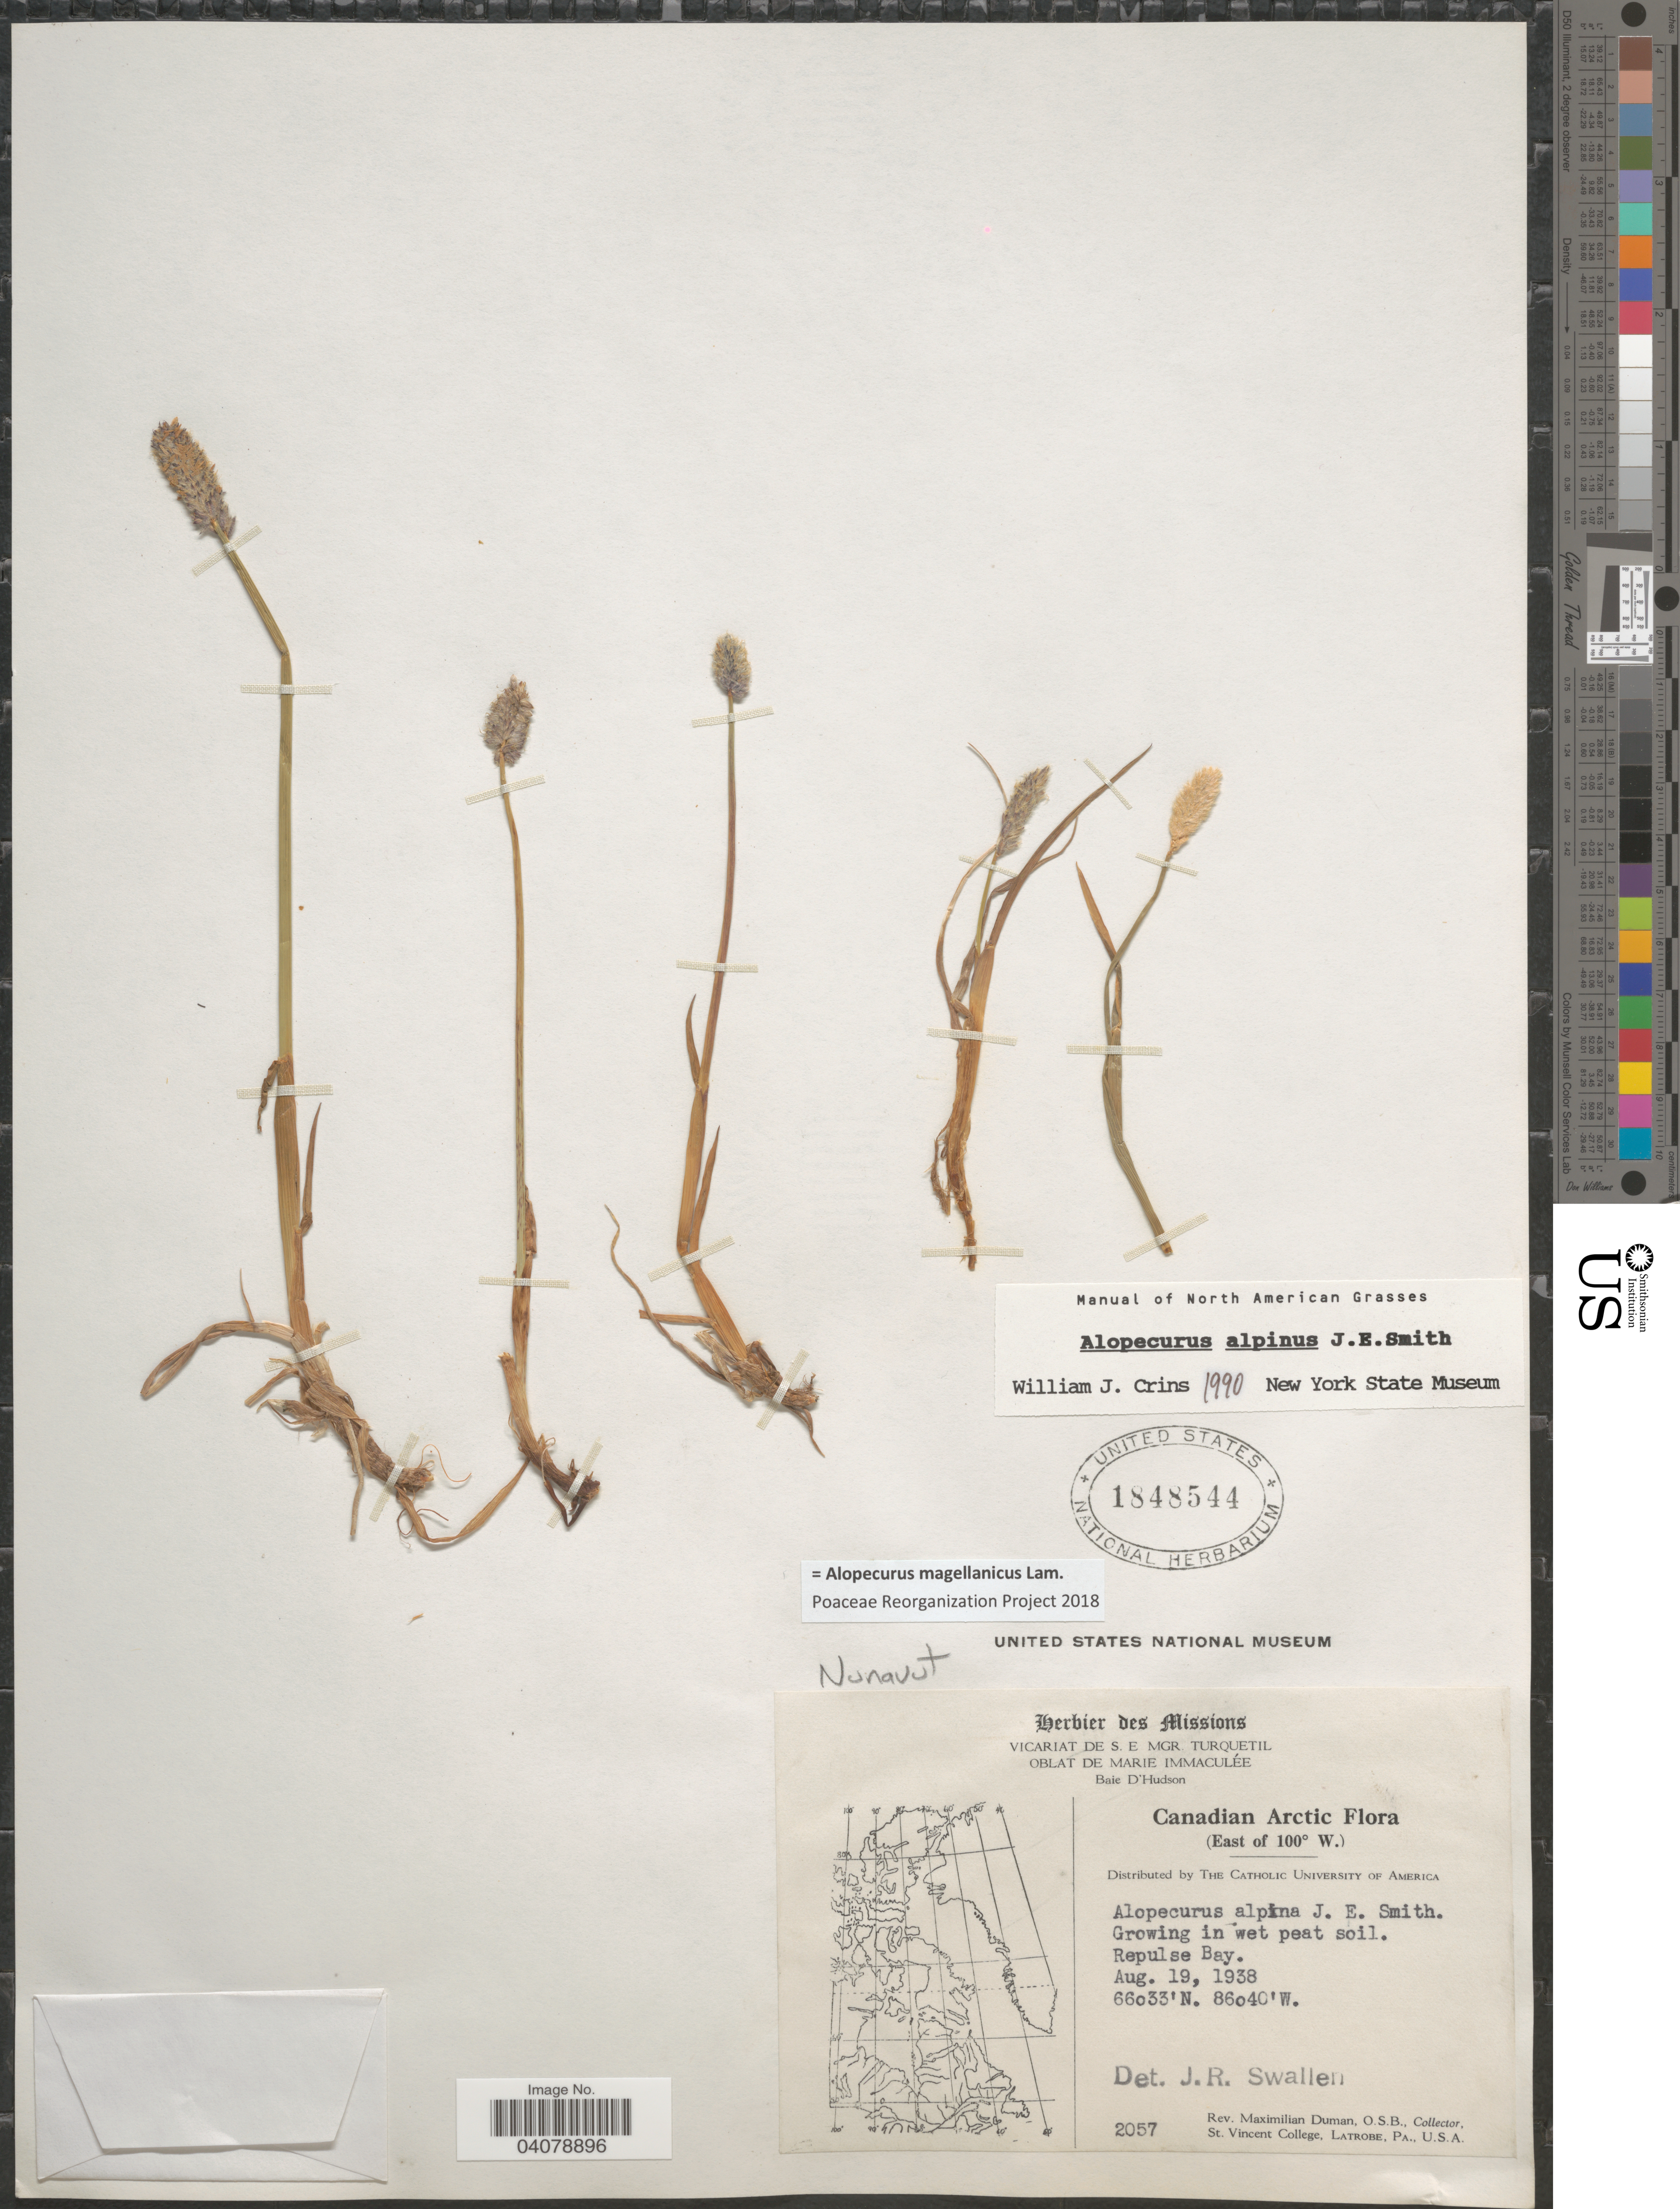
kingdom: Plantae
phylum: Tracheophyta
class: Liliopsida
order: Poales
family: Poaceae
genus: Alopecurus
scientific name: Alopecurus magellanicus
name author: Lam.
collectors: M. Duman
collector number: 2057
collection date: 1938-08-19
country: Canada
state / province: Nunavut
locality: Herbier des Missions. Baie d'Hudson [unsure placement]. Canadian Arctic (East of 100º W.). Repulse Bay.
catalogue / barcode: US 1848544